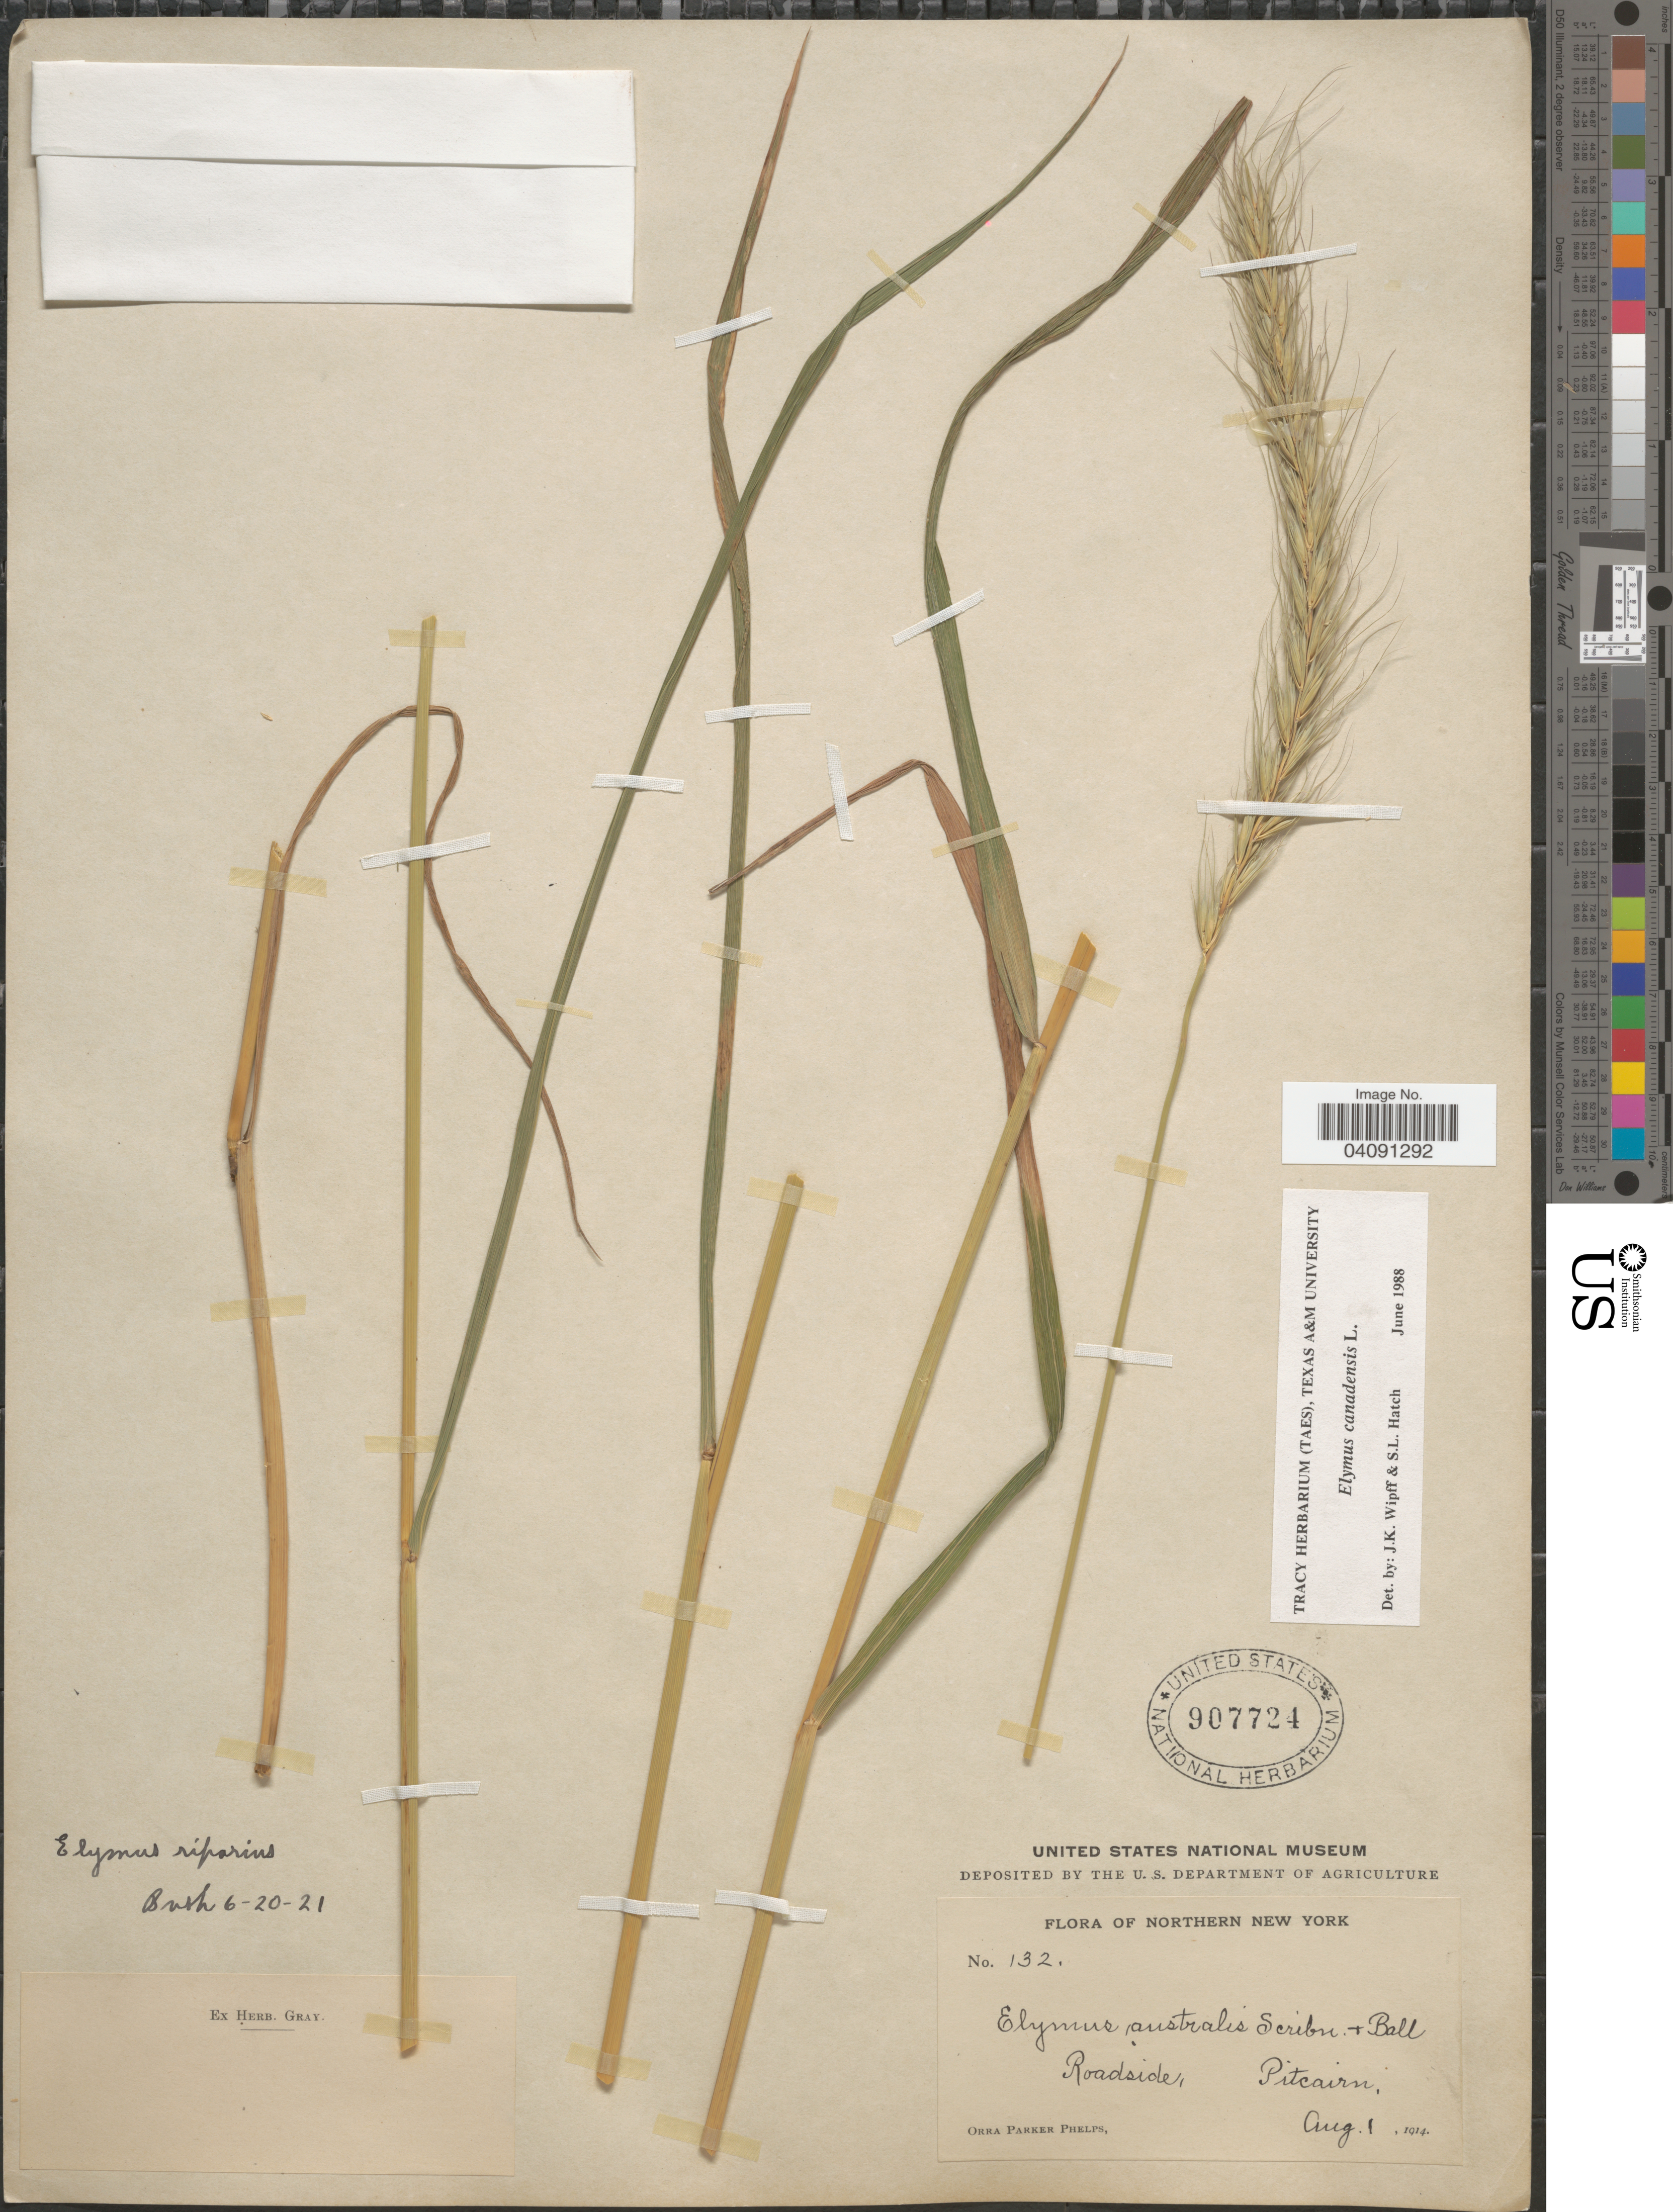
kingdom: Plantae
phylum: Tracheophyta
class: Liliopsida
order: Poales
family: Poaceae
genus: Elymus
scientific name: Elymus canadensis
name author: L.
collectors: O. P. Phelps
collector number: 132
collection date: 1914-08-01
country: United States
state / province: New York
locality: Northern New York. Roadside, Pitcairn.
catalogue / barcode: US 907724